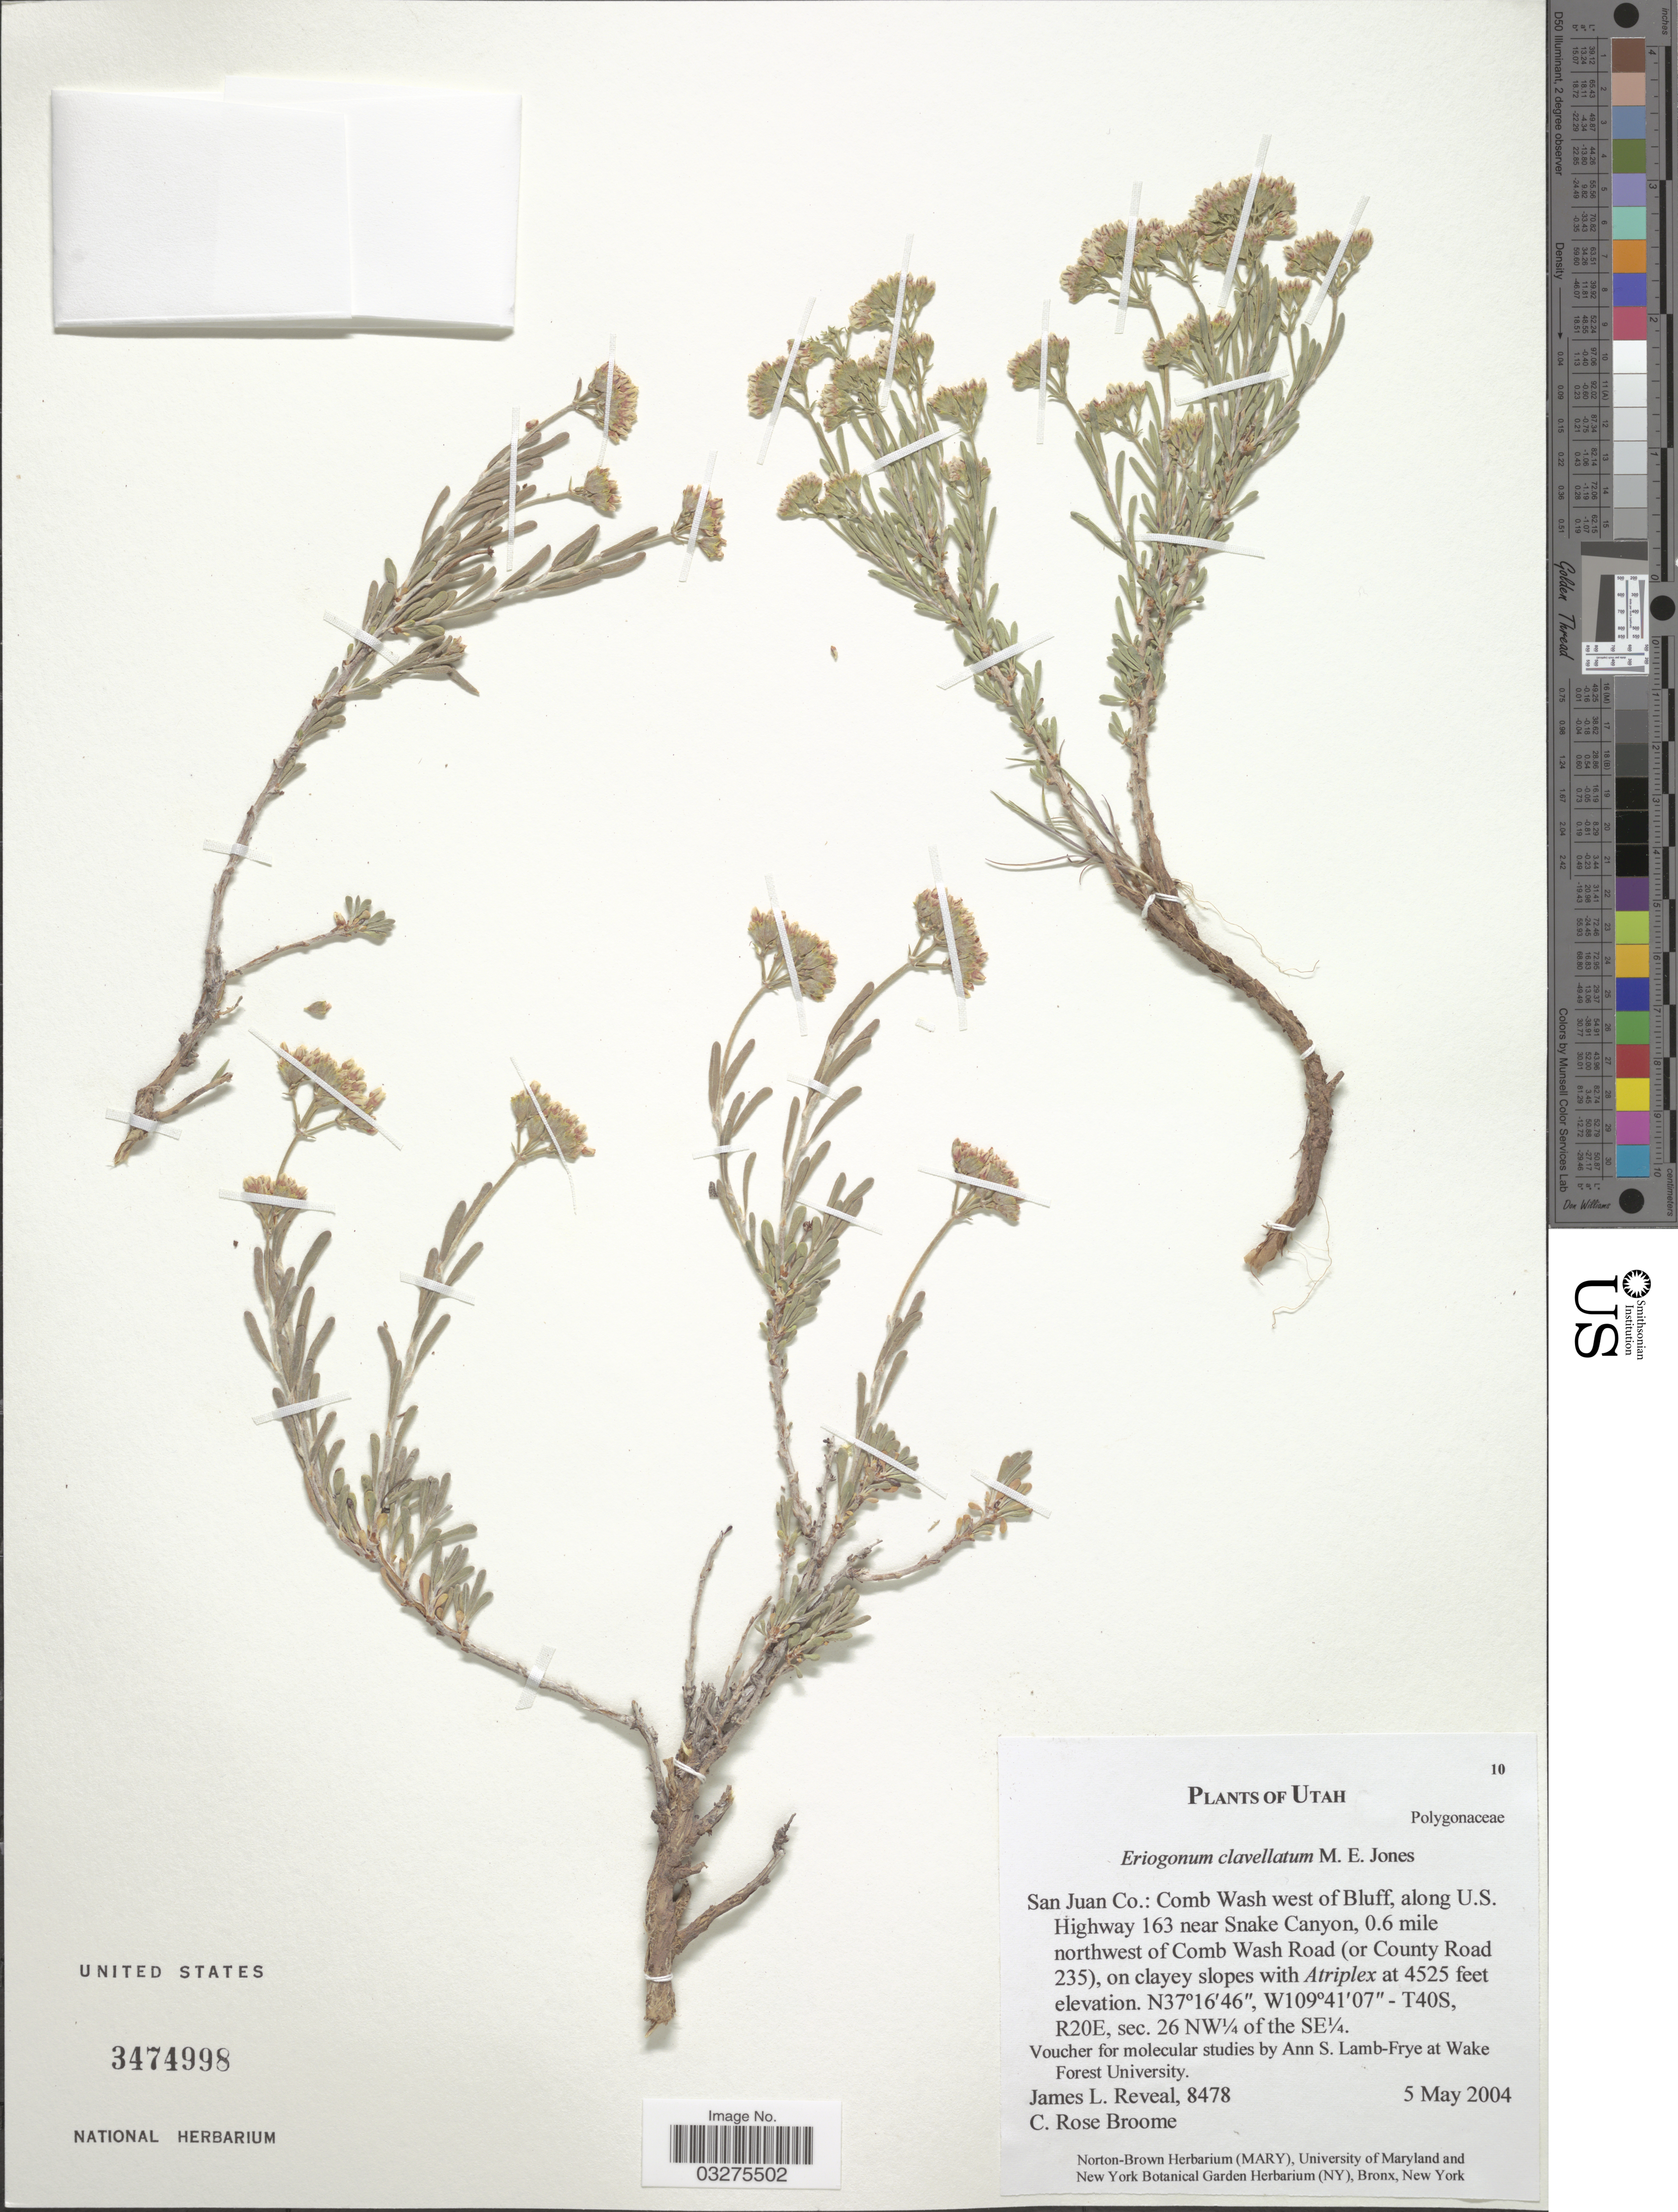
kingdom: Plantae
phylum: Tracheophyta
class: Magnoliopsida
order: Caryophyllales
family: Polygonaceae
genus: Eriogonum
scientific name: Eriogonum clavellatum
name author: Small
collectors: J. L. Reveal & C. R. Broome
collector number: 8478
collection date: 2004-05-05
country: United States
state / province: Utah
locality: San Juan Co.: Comb Wash west of Bluff, along U.S. Highway 163 near Snake Canyon, 0.6 mile northwest of Comb Wash Road (or County Road 235). T40S, R20E, sec. 26 NW¼ of the SE¼.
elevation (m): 1379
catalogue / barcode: US 3474998